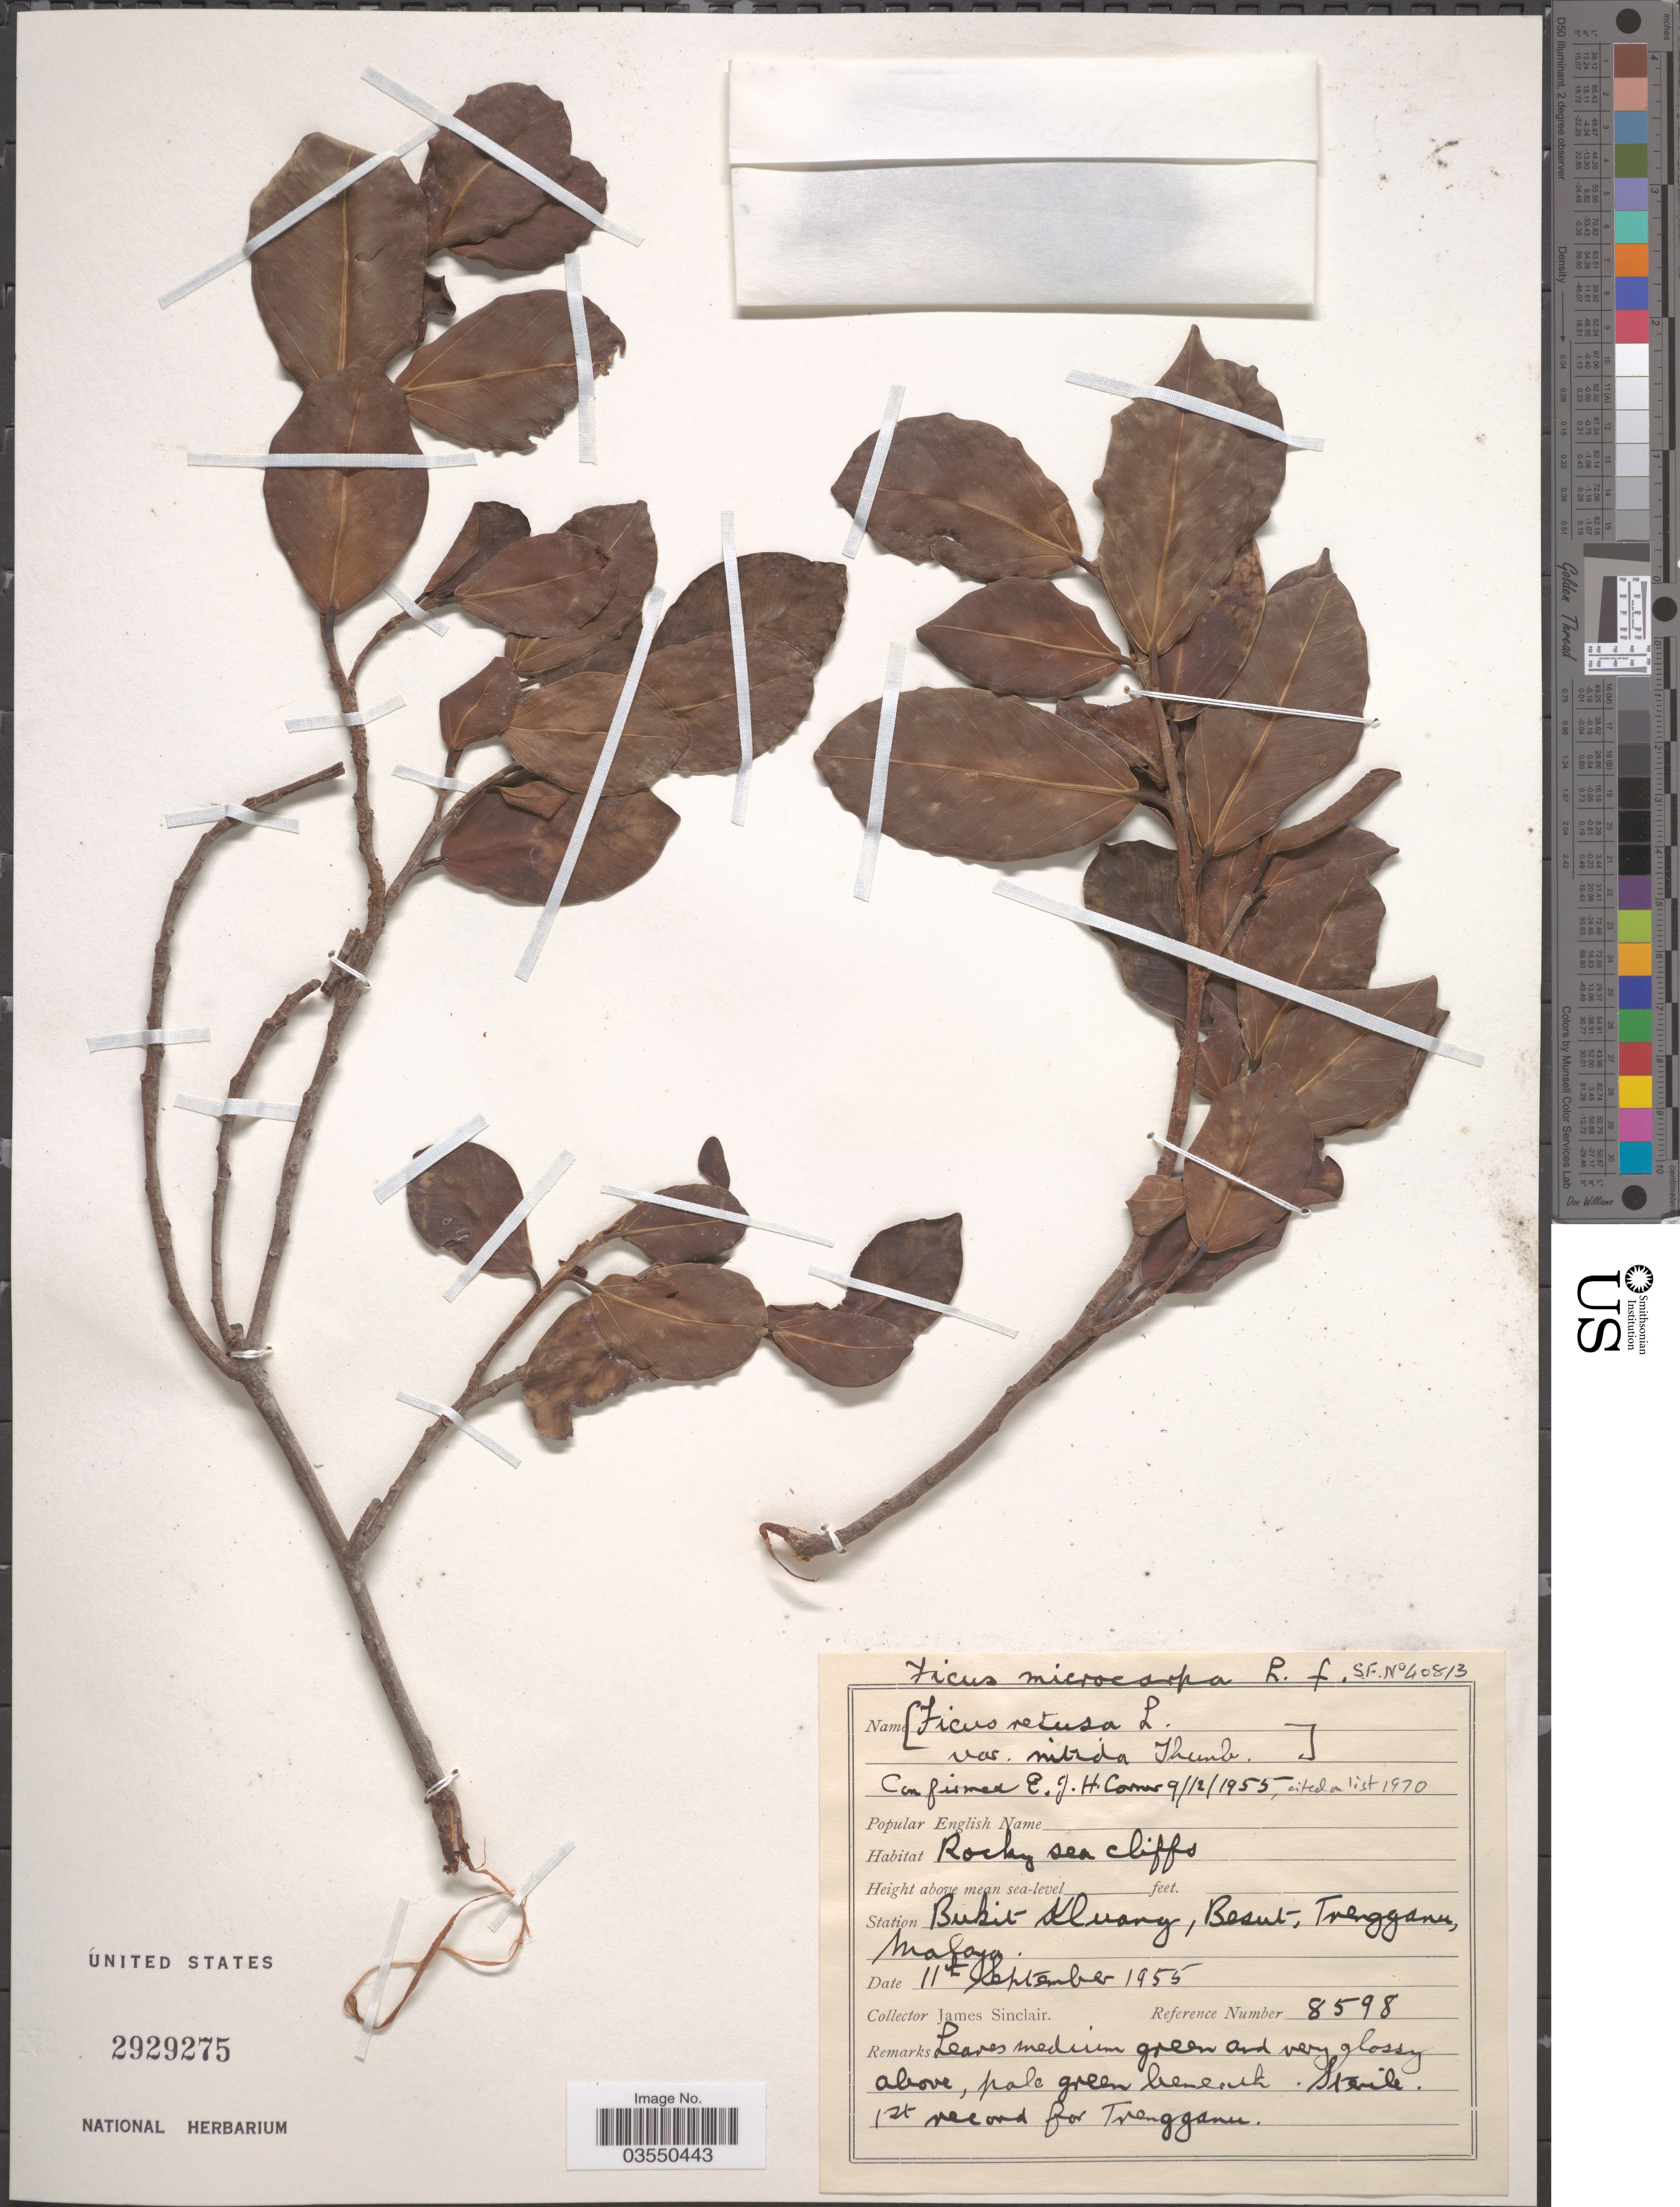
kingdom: Plantae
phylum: Tracheophyta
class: Magnoliopsida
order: Rosales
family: Moraceae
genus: Ficus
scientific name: Ficus microcarpa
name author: L. f.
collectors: J. Sinclair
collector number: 8598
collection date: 1955-09-11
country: Malaysia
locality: Station Bukit Kluang, Besut, Trengganu, Malaya.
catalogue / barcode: US 2929275